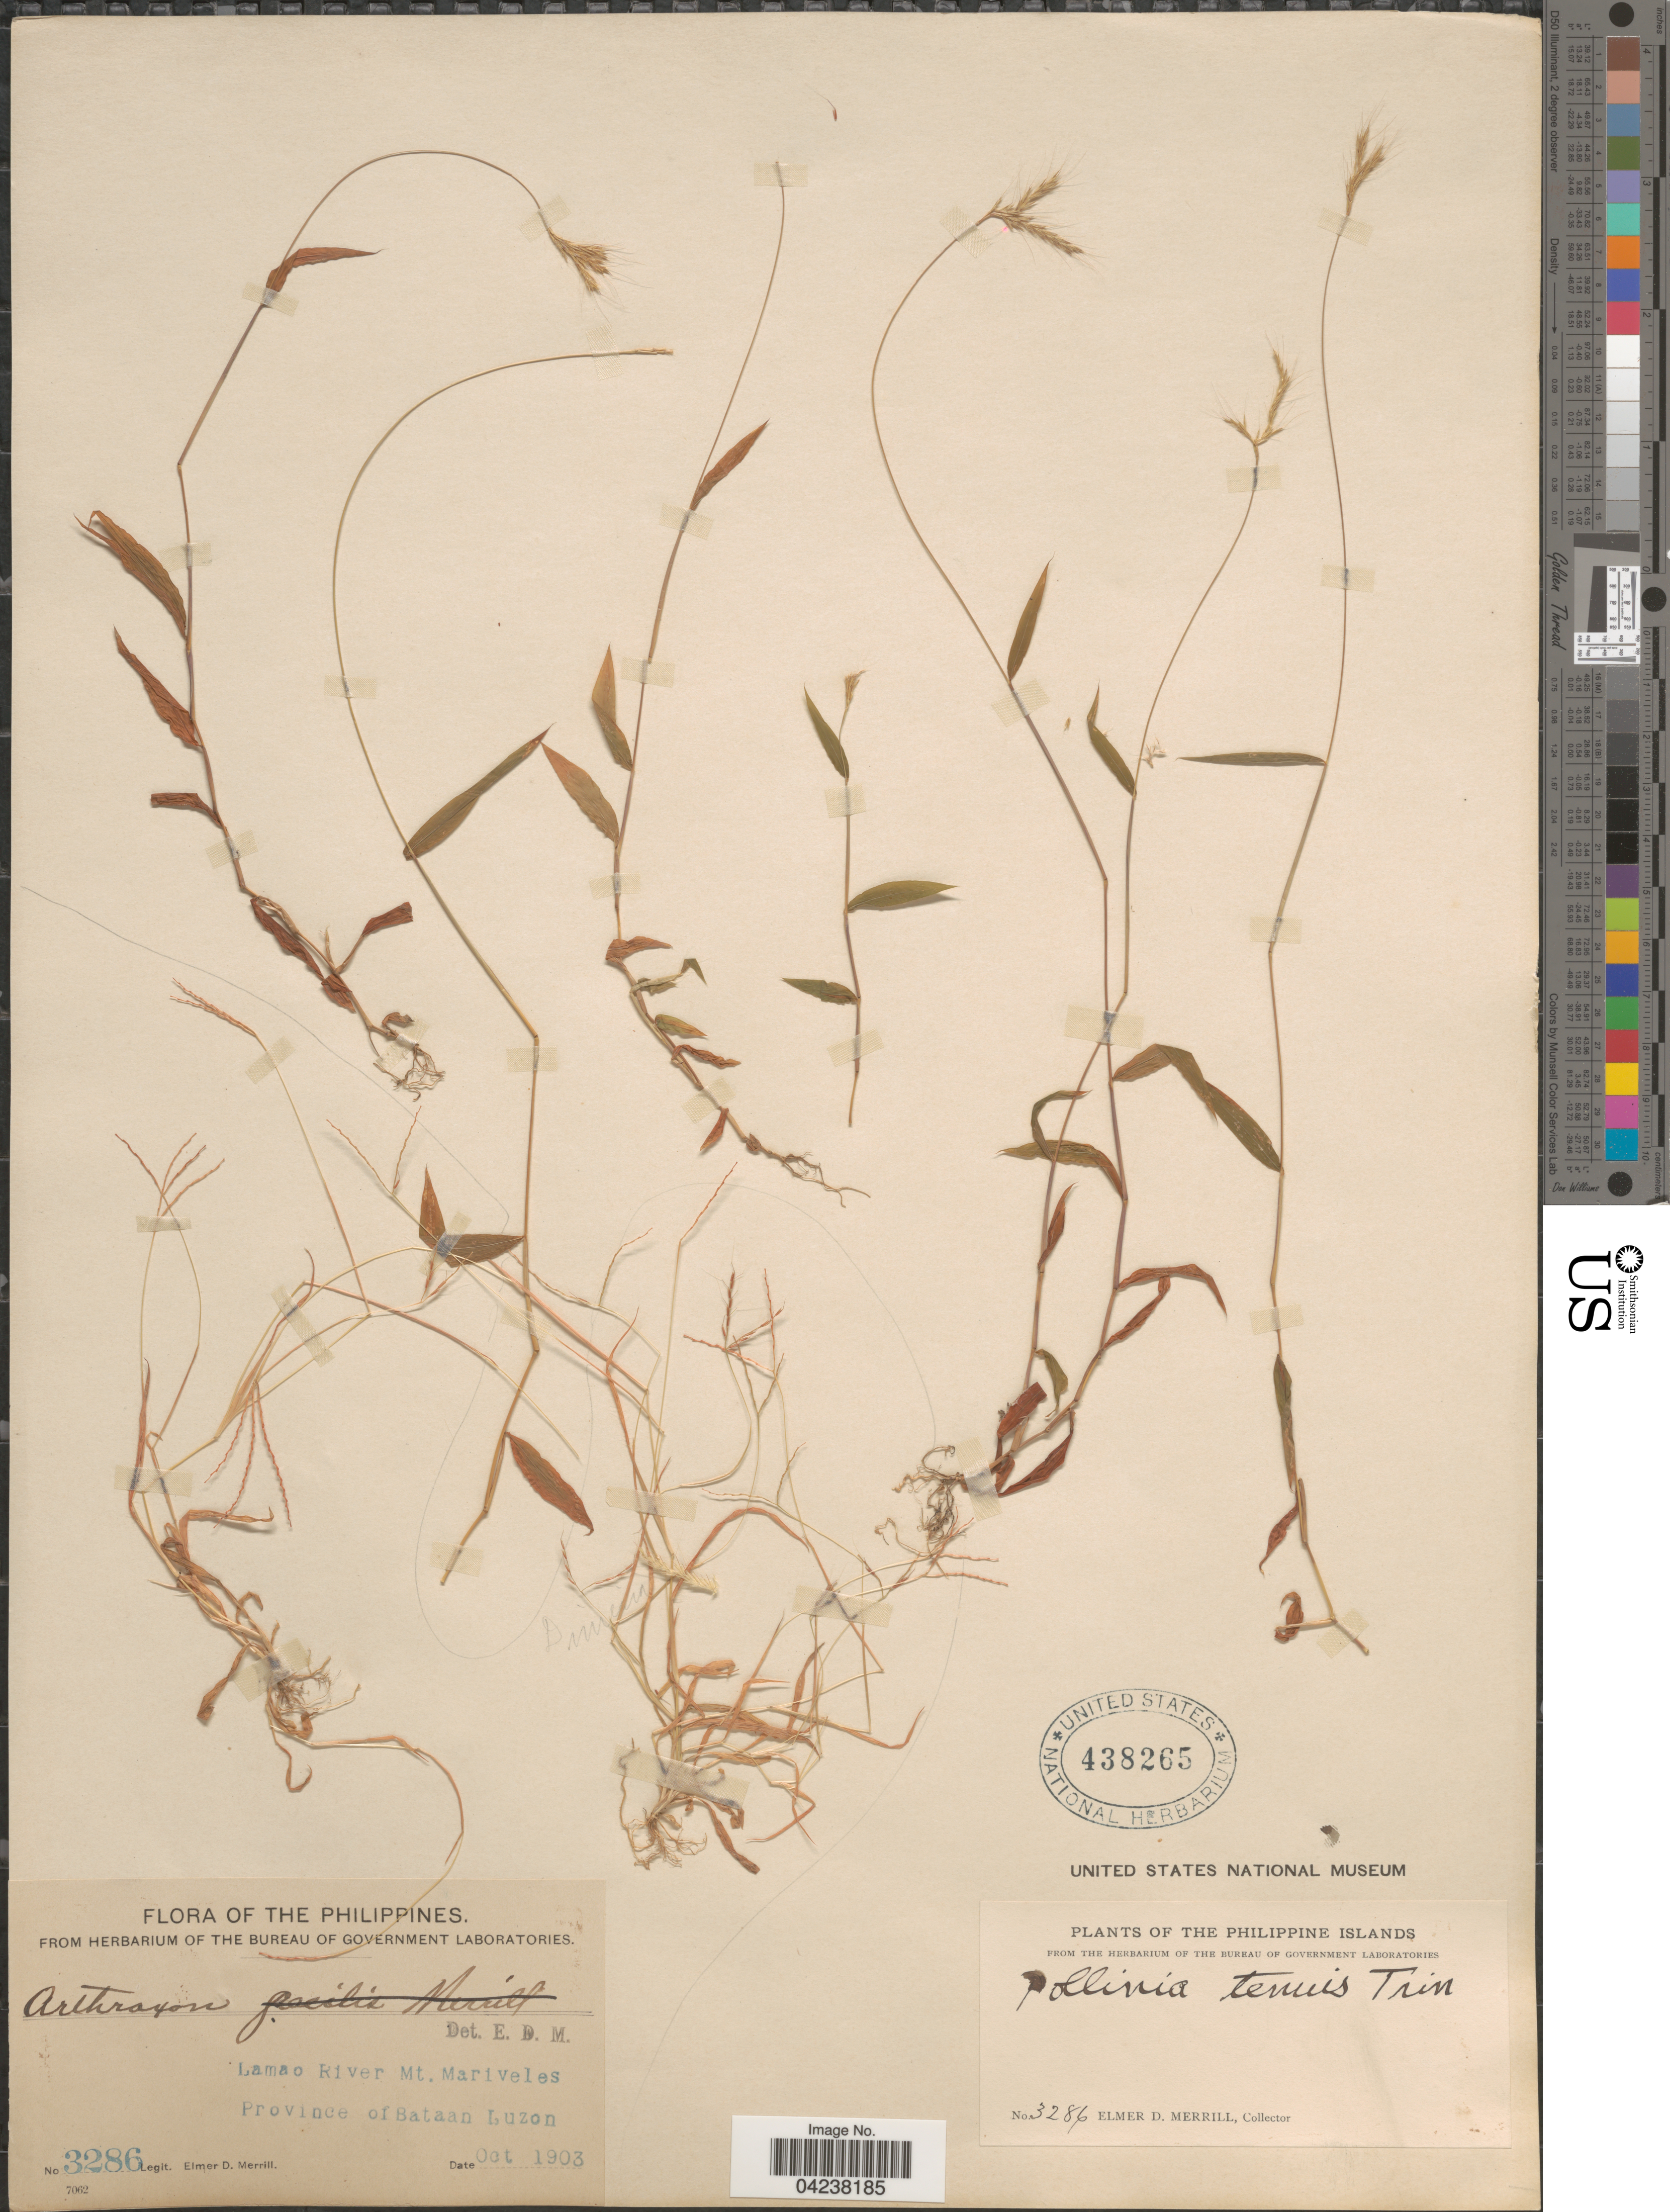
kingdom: Plantae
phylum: Tracheophyta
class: Liliopsida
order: Poales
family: Poaceae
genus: Microstegium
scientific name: Microstegium tenue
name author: (Trin.) Hosok.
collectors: E. D. Merrill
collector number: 3286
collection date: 1903-10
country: Philippines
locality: Lamao River Mt. Mariveles. Province of Bataan. Luzon.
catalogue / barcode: US 438265